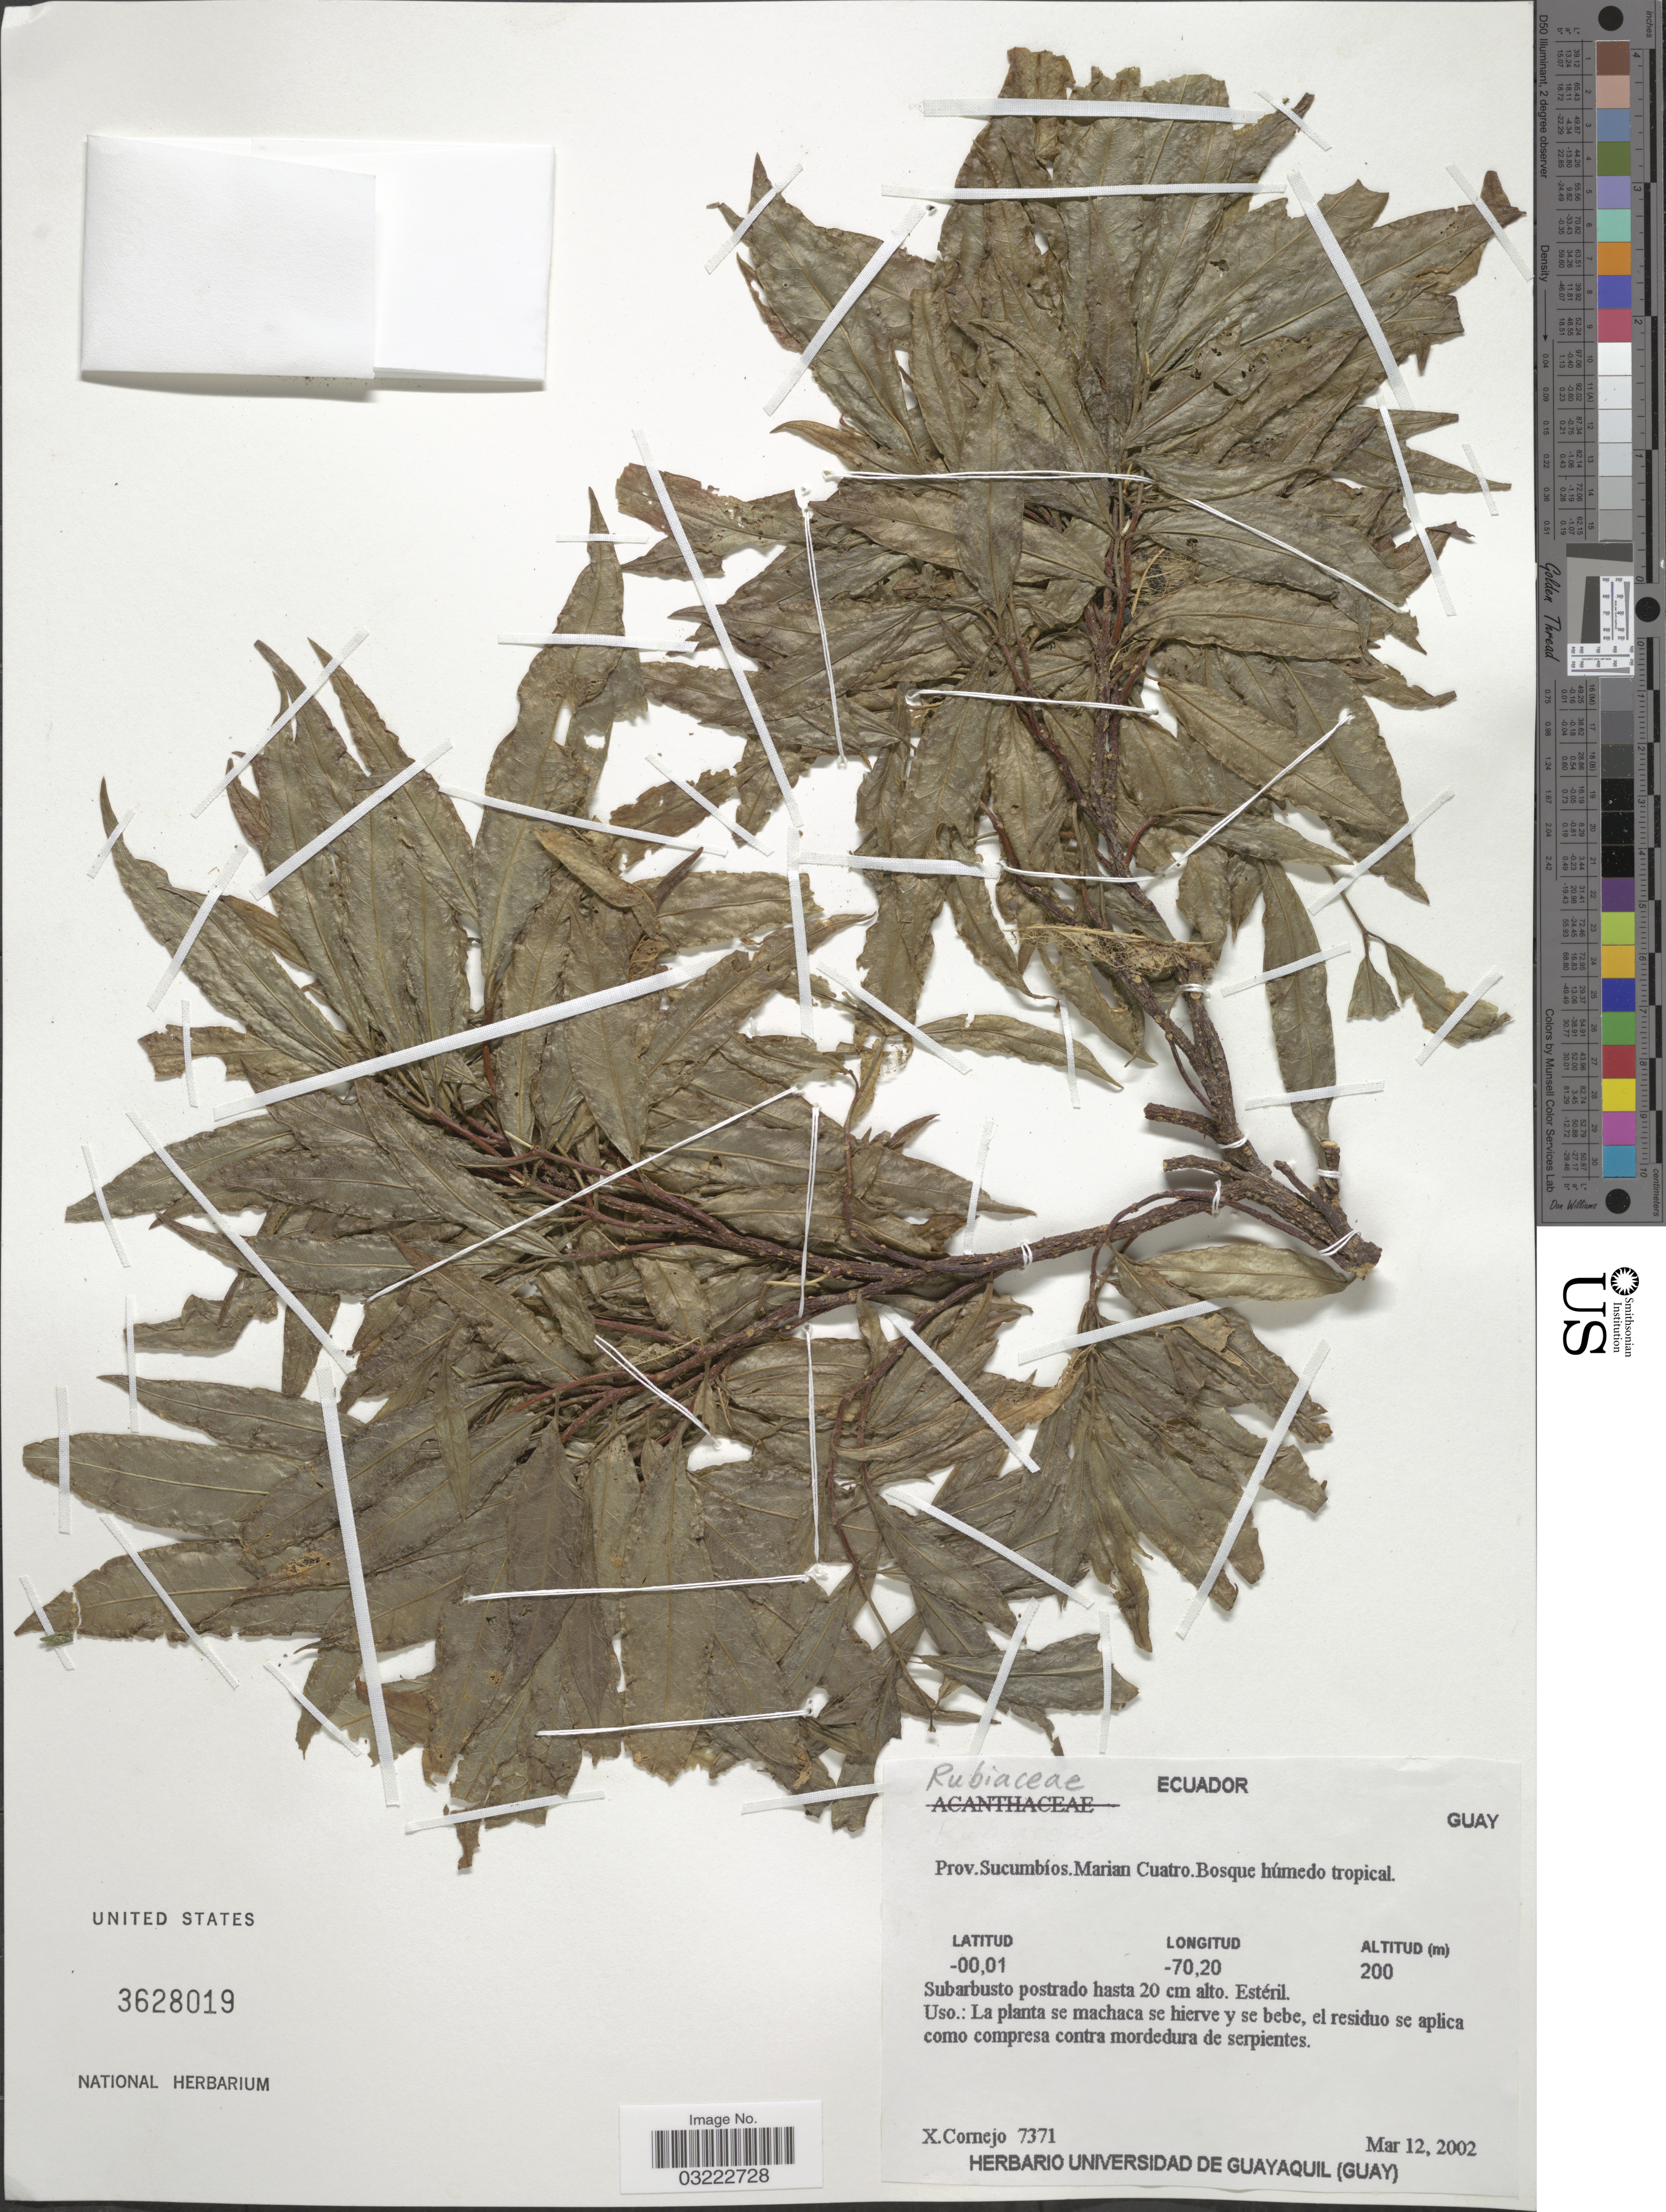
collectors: X. F. Cornejo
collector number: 7371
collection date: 2002-03-12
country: Ecuador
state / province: Sucumbíos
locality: Maria Cuatro. Bosque húmedo tropical.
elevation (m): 200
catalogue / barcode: US 3628019